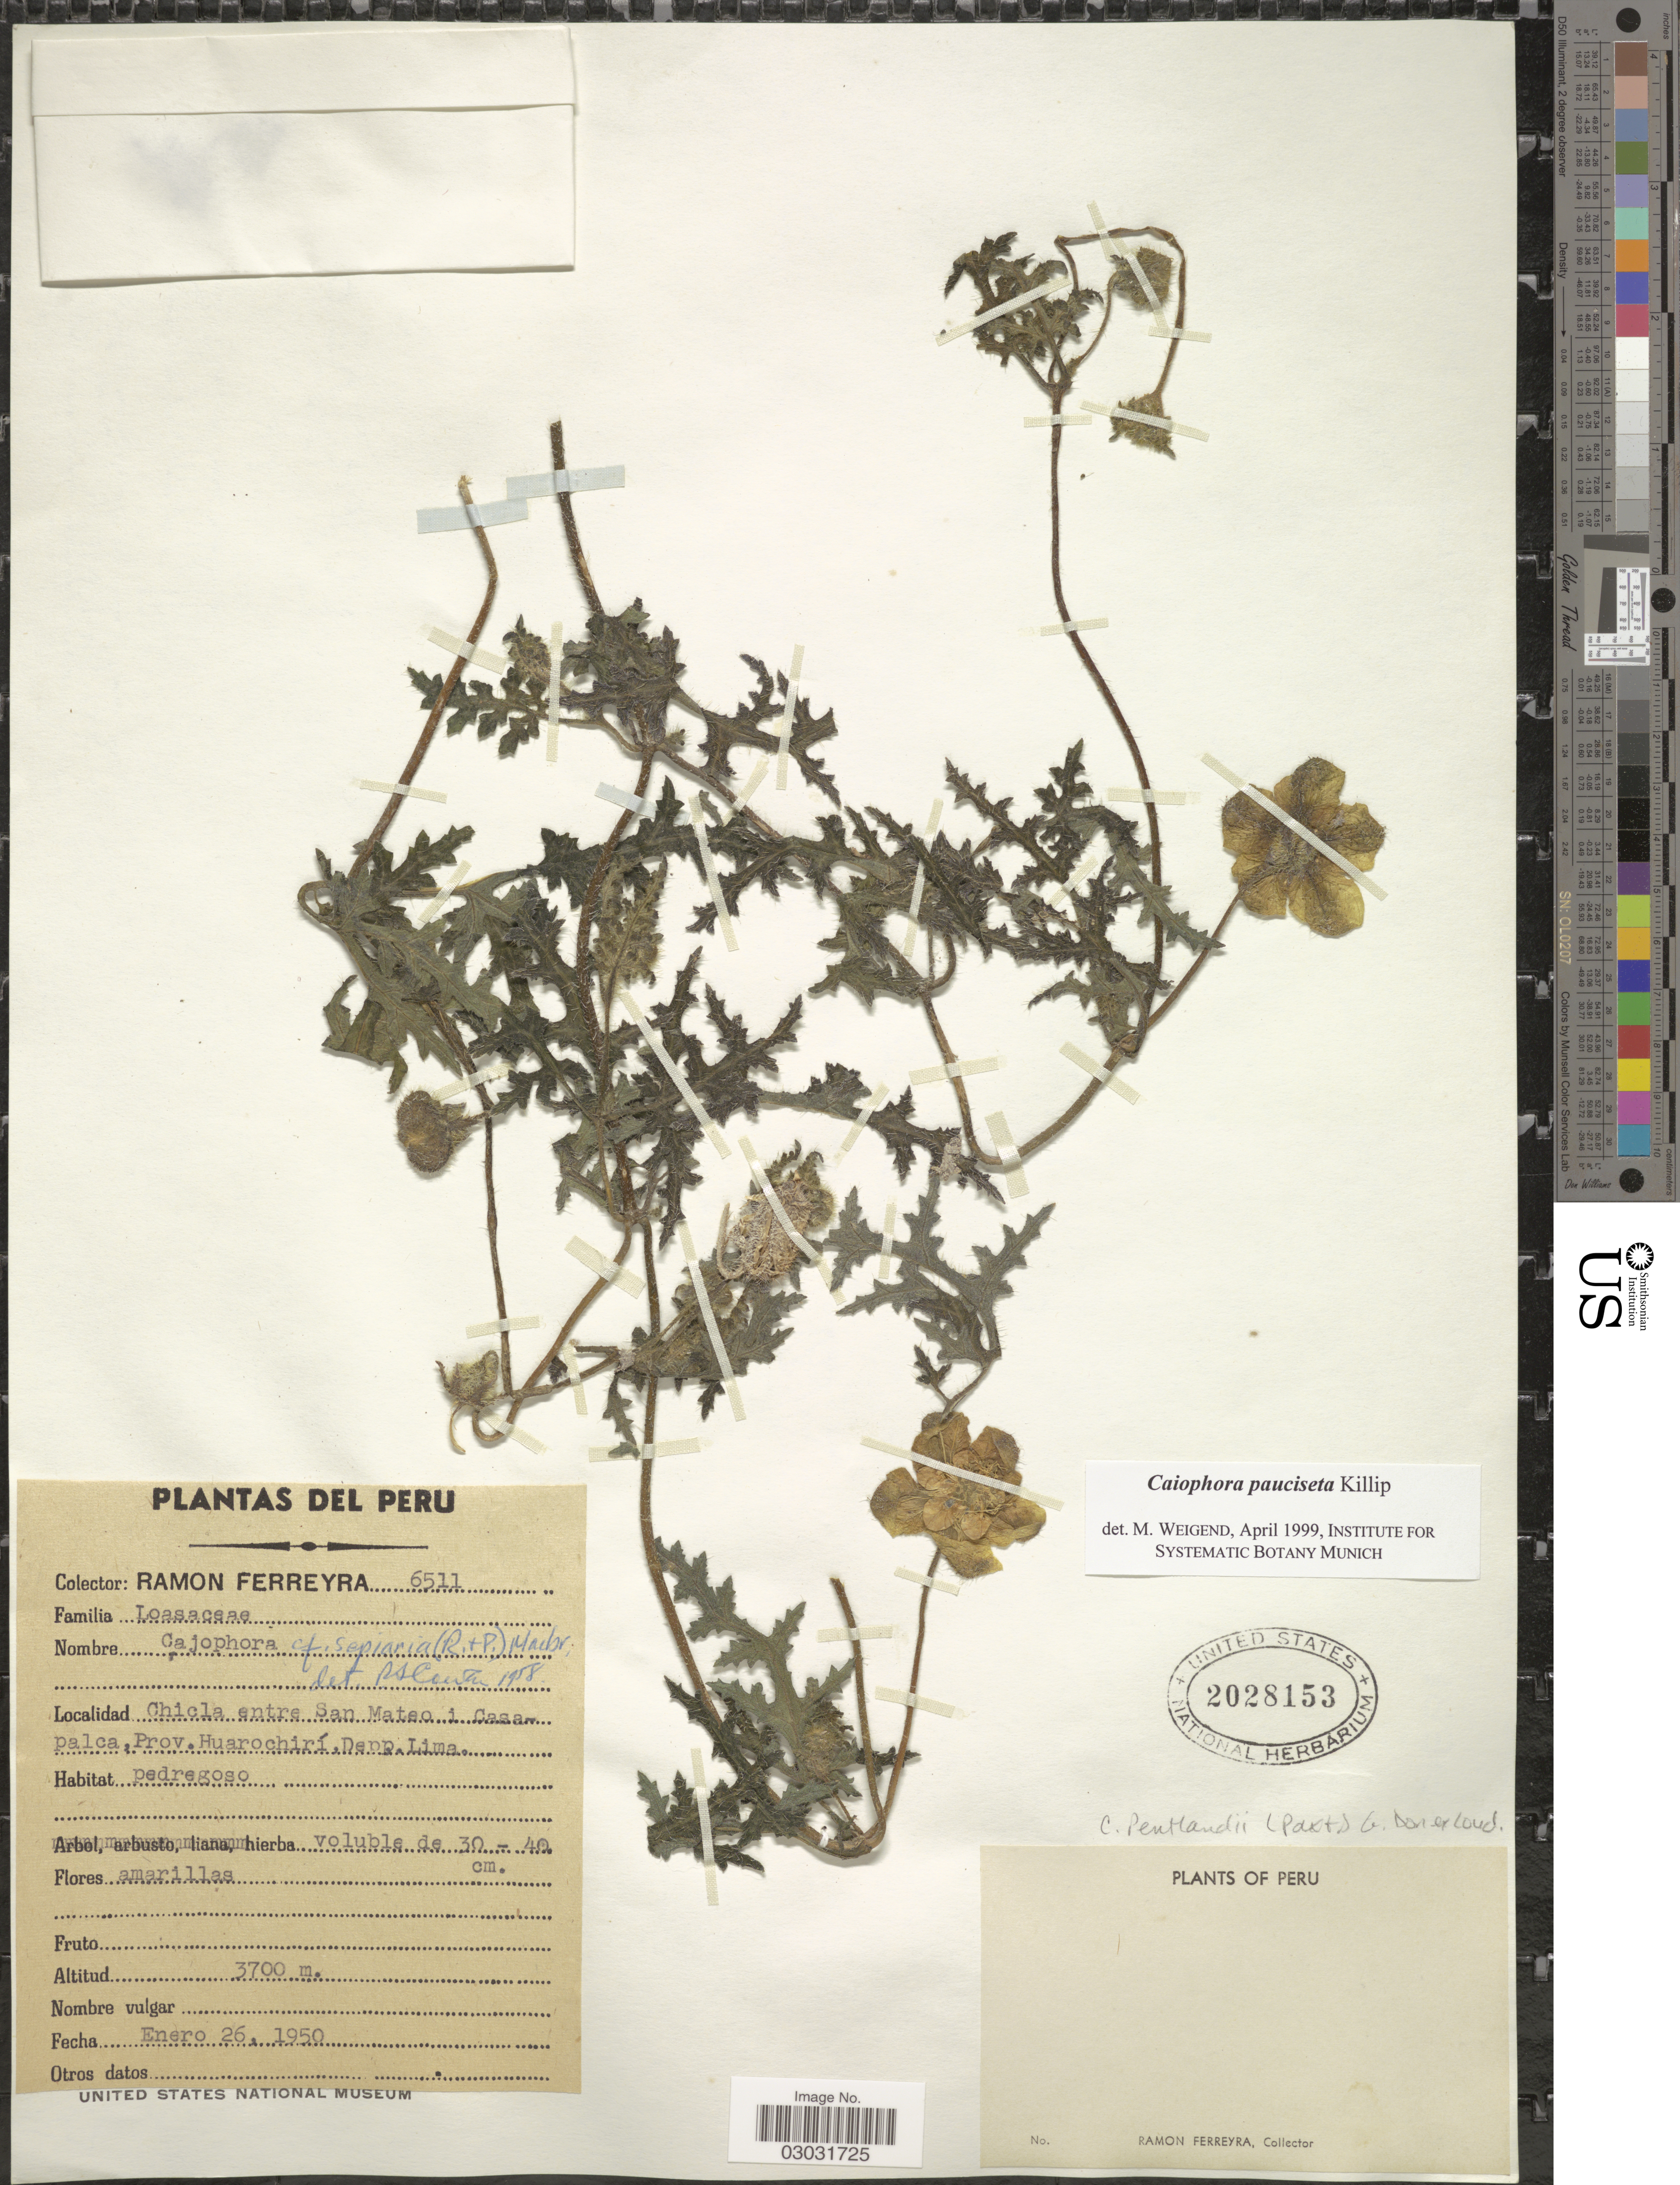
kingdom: Plantae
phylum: Tracheophyta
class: Magnoliopsida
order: Cornales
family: Loasaceae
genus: Caiophora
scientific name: Caiophora pauciseta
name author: Killip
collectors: R. A. Ferreyra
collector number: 6511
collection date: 1950-01-26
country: Peru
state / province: Lima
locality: Chicla entre San Mateo i Casapalca, Prov. Huarochirí. Dep. Lima.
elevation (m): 3700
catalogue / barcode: US 2028153